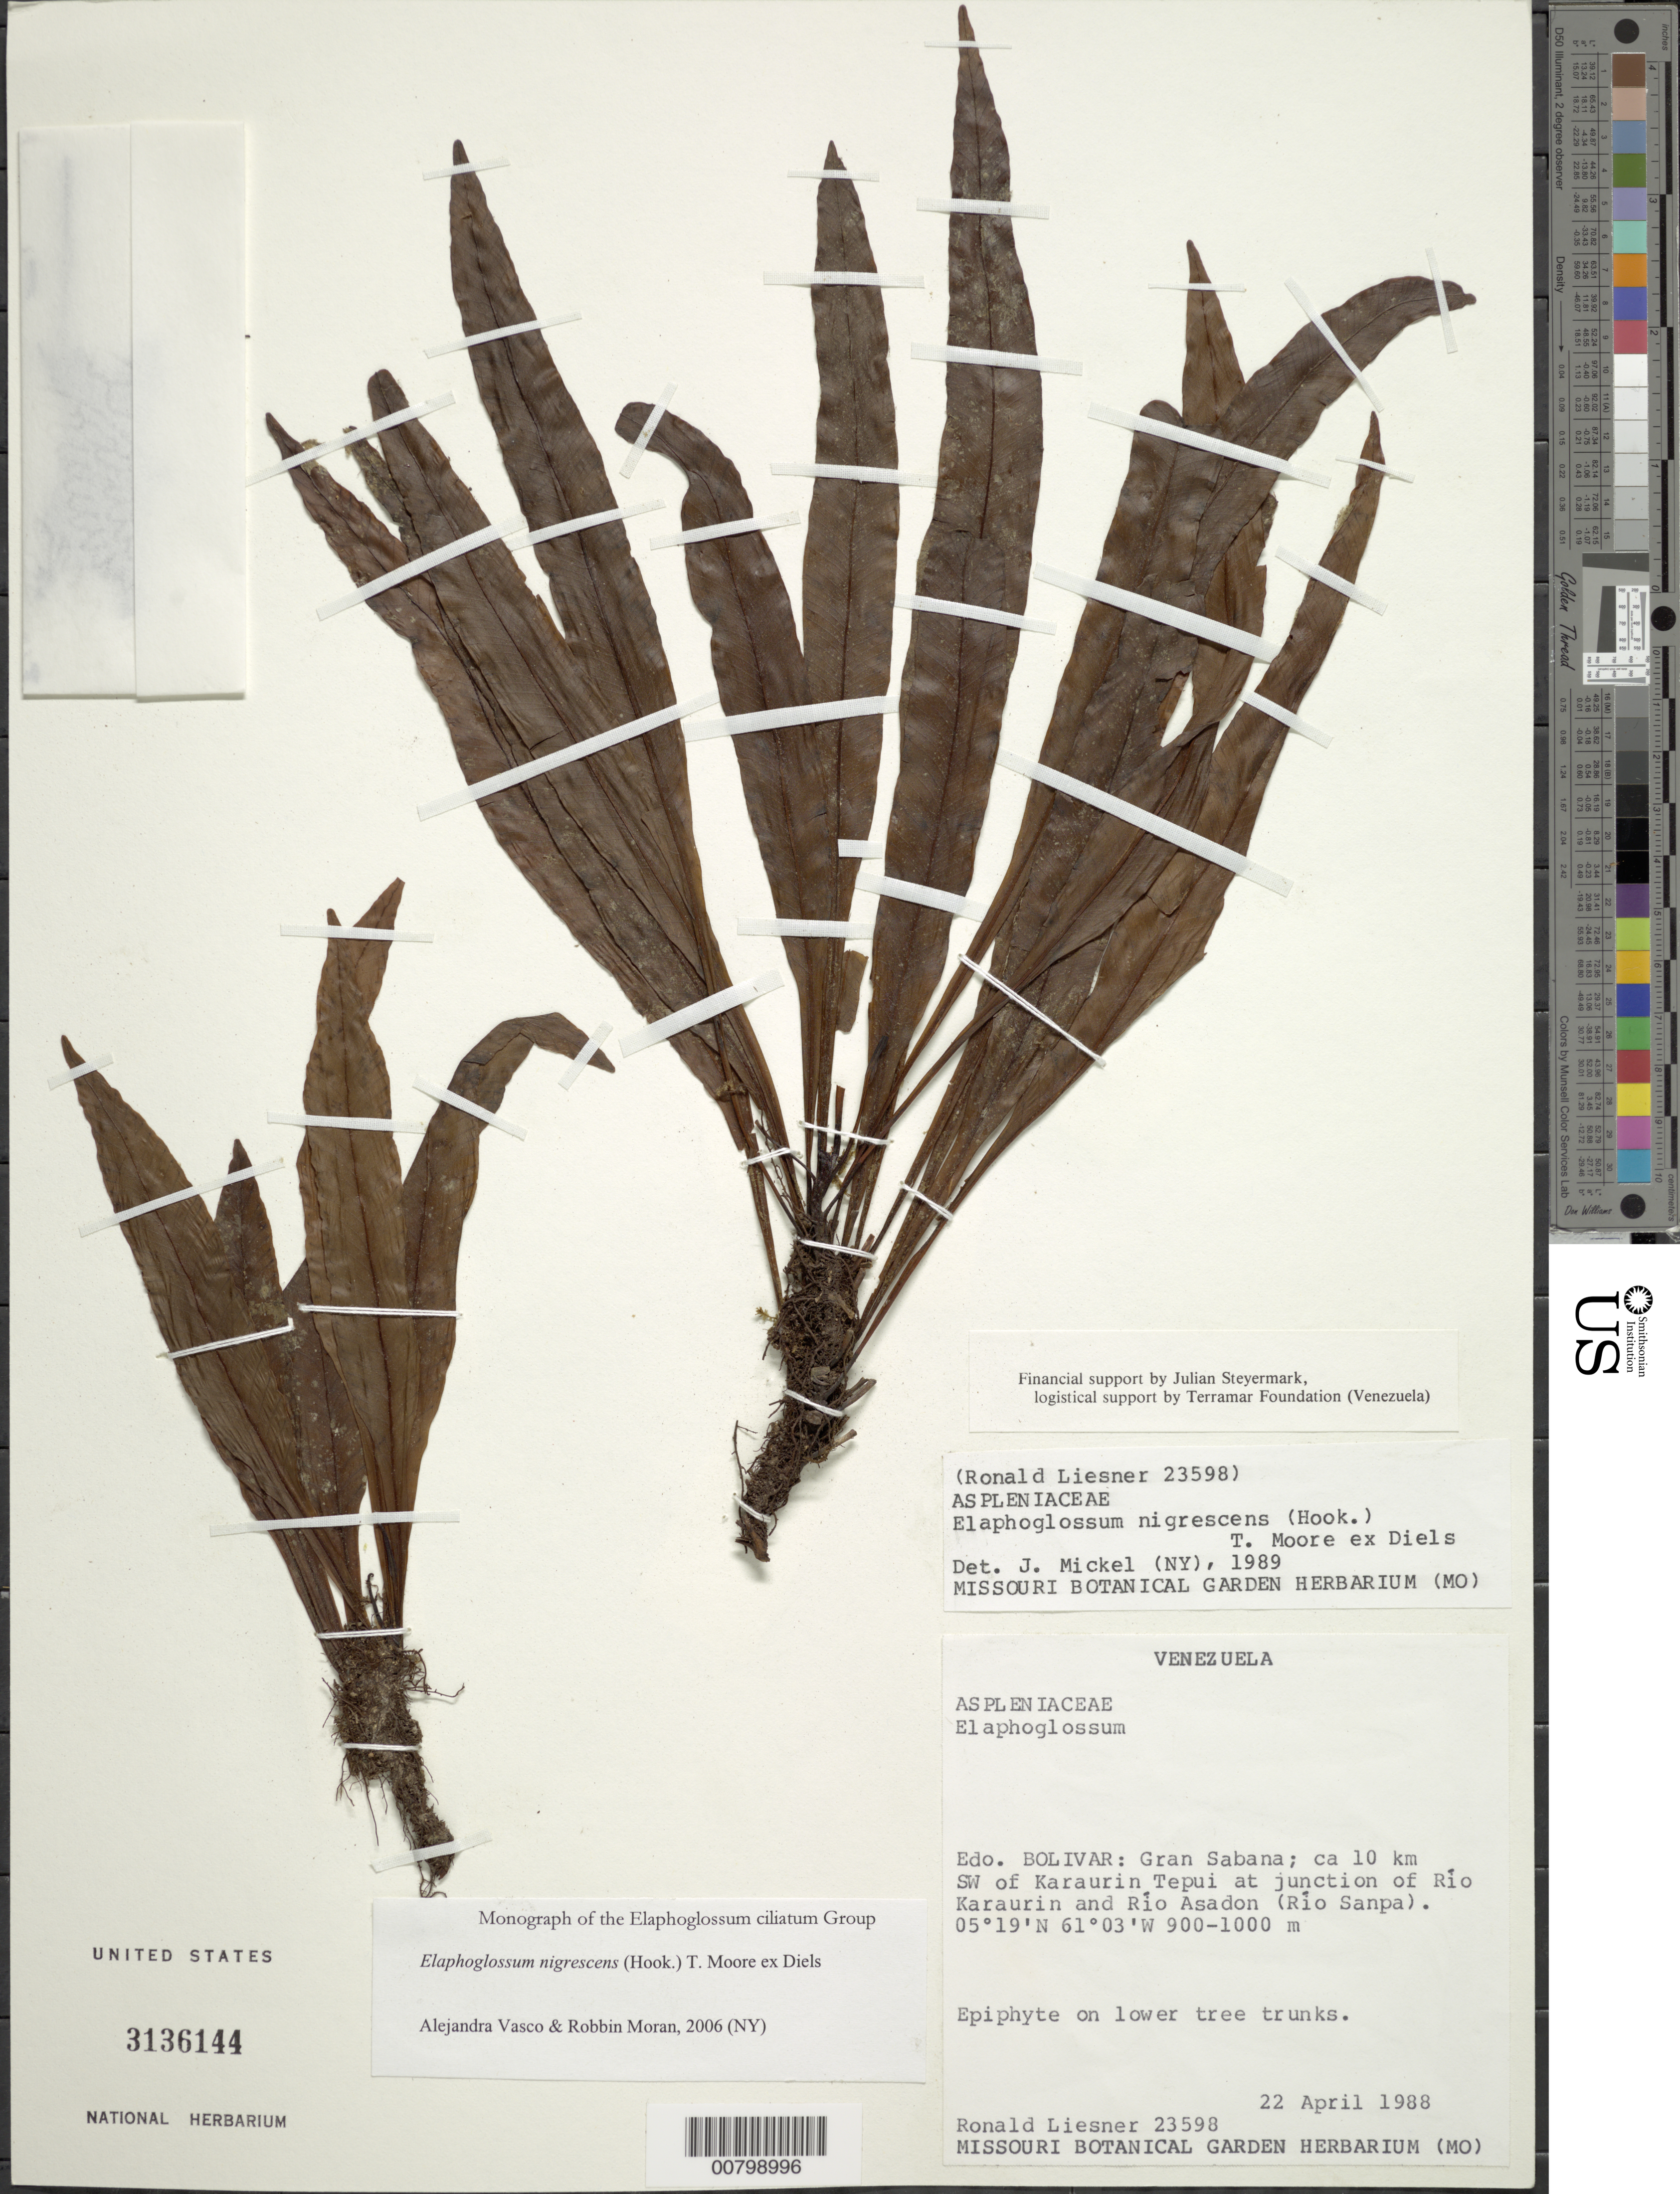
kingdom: Plantae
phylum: Tracheophyta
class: Polypodiopsida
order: Polypodiales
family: Dryopteridaceae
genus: Elaphoglossum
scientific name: Elaphoglossum nigrescens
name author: (Hook.) T. Moore ex Diels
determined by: Mickel, J. T., (NY), New York Botanical Garden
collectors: R. L. Liesner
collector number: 23598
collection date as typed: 22-Apr-88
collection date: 1988-04-22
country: Venezuela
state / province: Bolívar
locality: Gran Sabana, ca 10 km SW of Karaurin tepuí at junction of Río Karaurin and Río Asadon (Río Sanpa)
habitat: On lower tree trunks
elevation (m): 900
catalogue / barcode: US 3136144